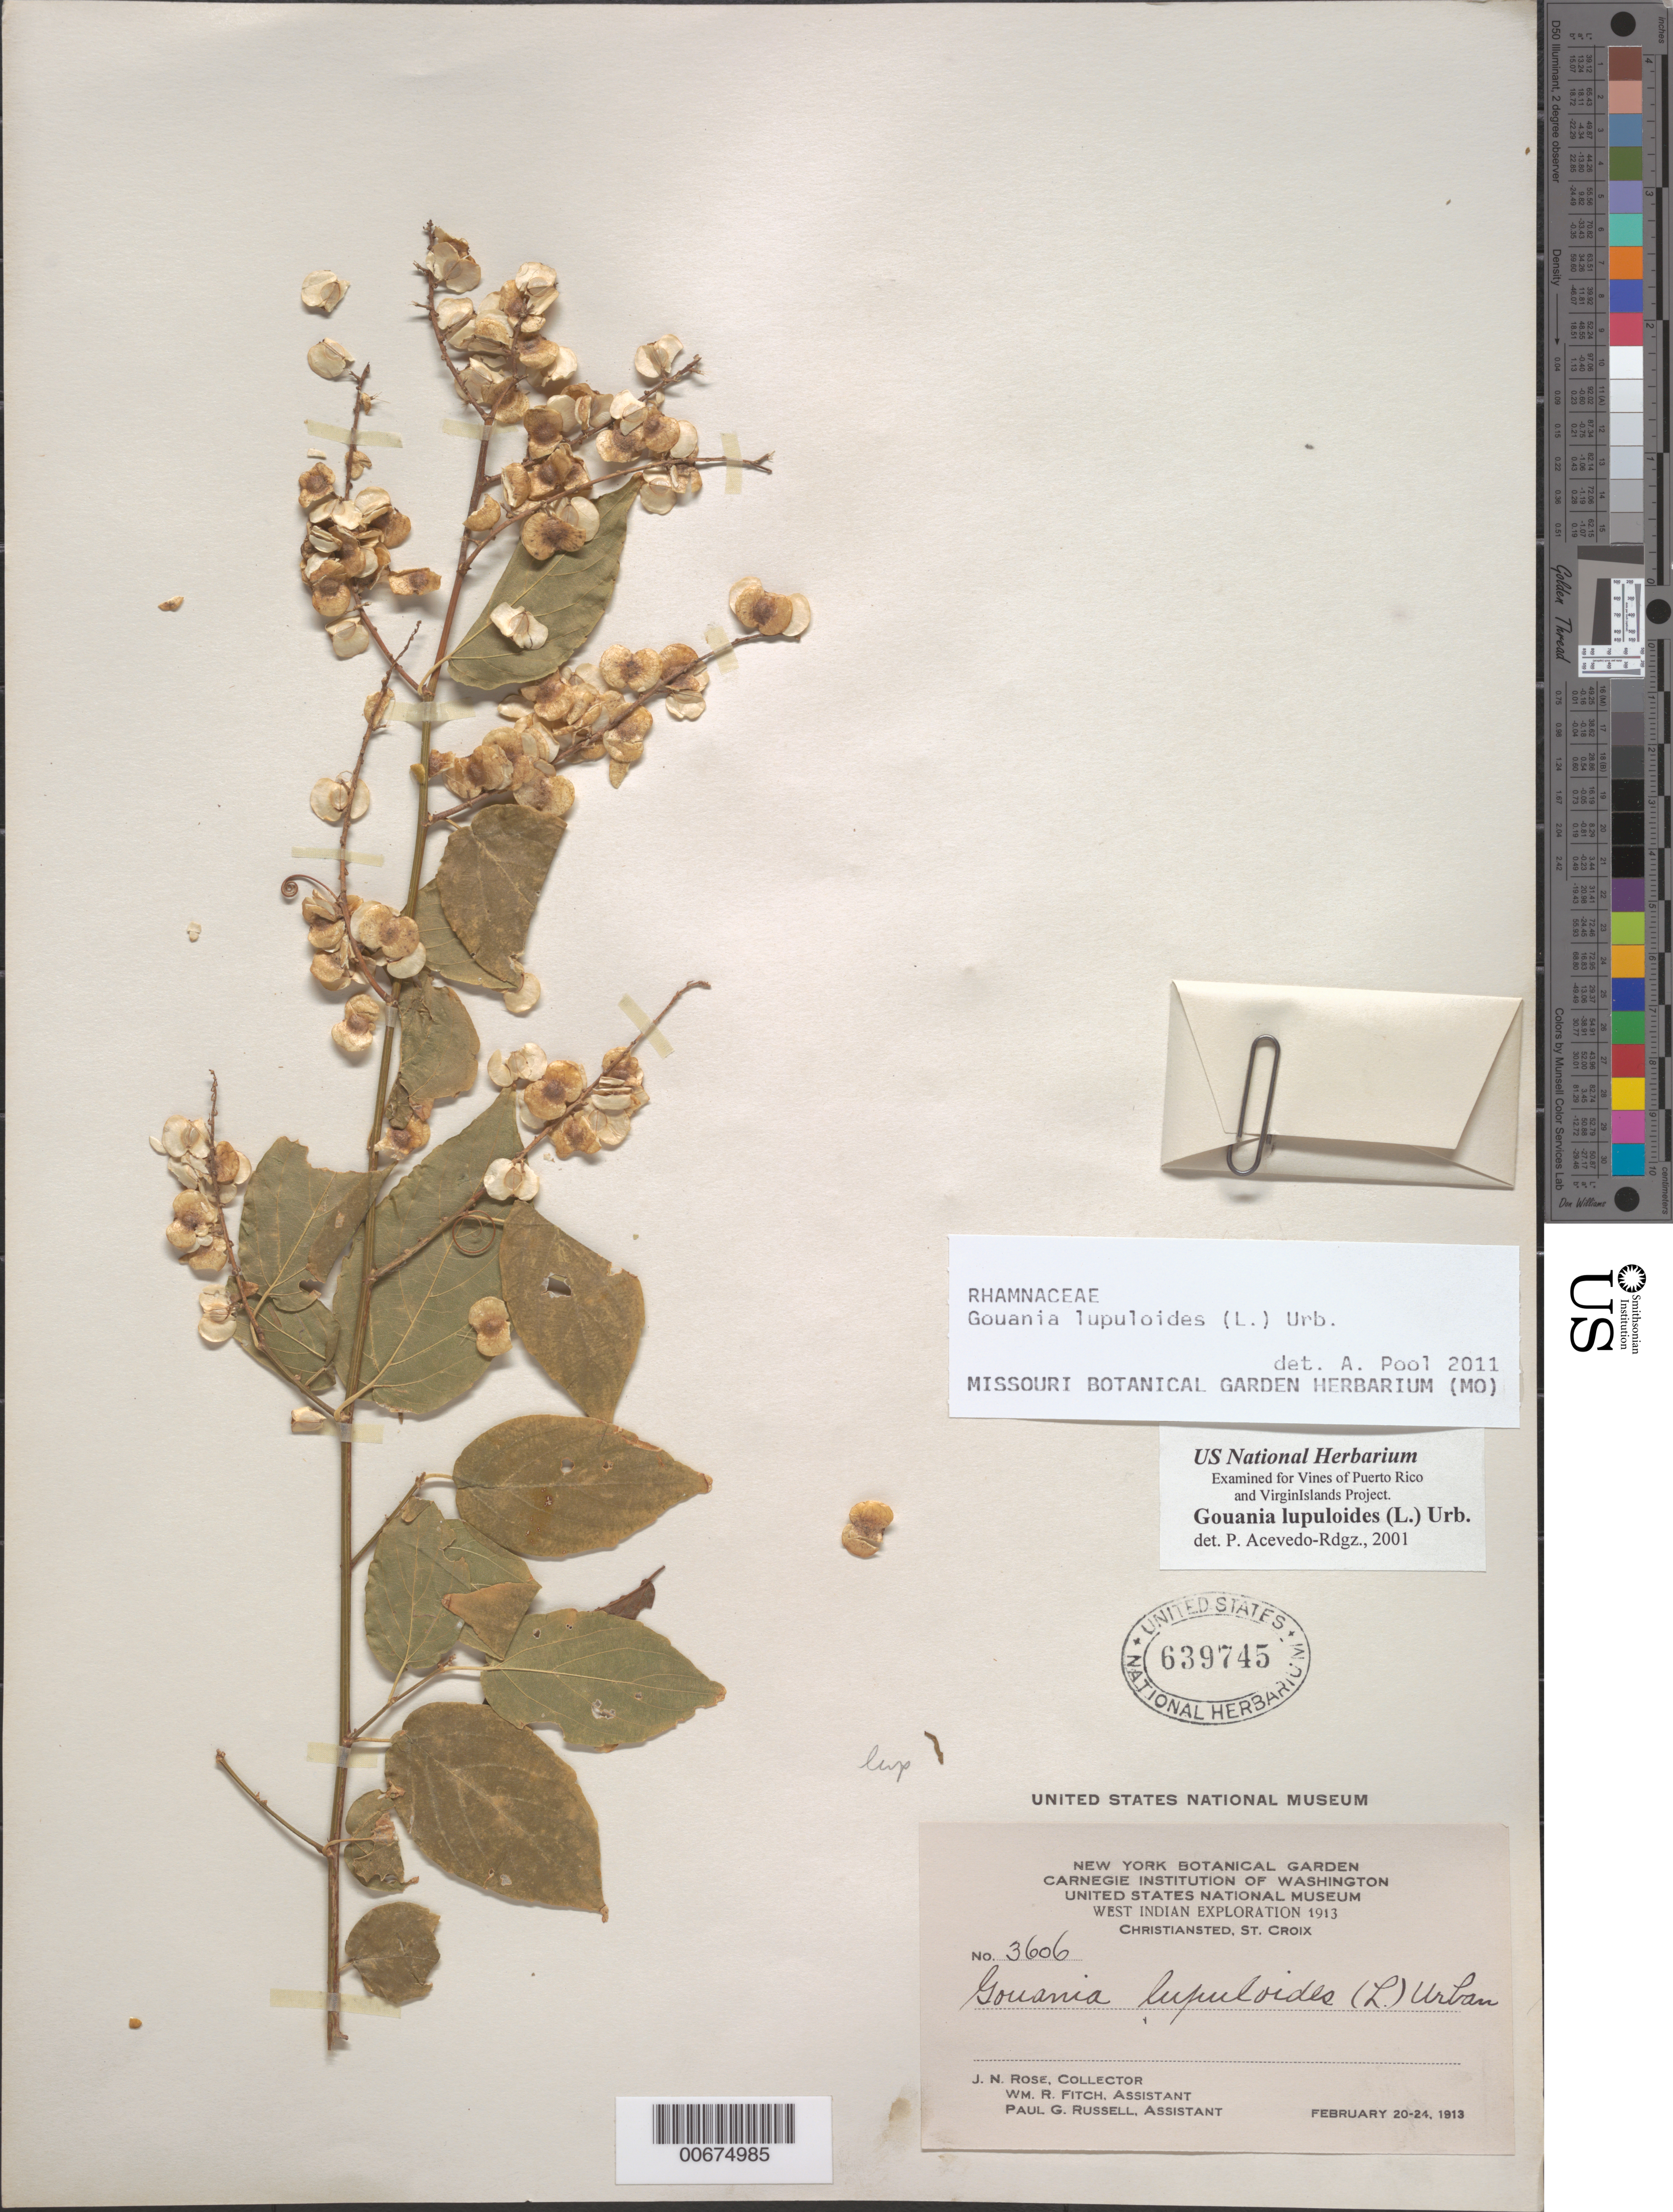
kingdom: Plantae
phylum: Tracheophyta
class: Magnoliopsida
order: Rosales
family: Rhamnaceae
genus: Gouania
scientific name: Gouania lupuloides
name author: (L.) Urb.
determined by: Pool, A., (MO), Missouri Botanical Garden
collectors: J. N. Rose, W. R. Fitch & P. G. Russell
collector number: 3606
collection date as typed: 20 Feb 1913 to 24 Feb 1913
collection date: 1913-02-20/1913-02-24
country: U.S. Virgin Islands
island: St. Croix I.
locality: Christiansted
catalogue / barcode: US 639745